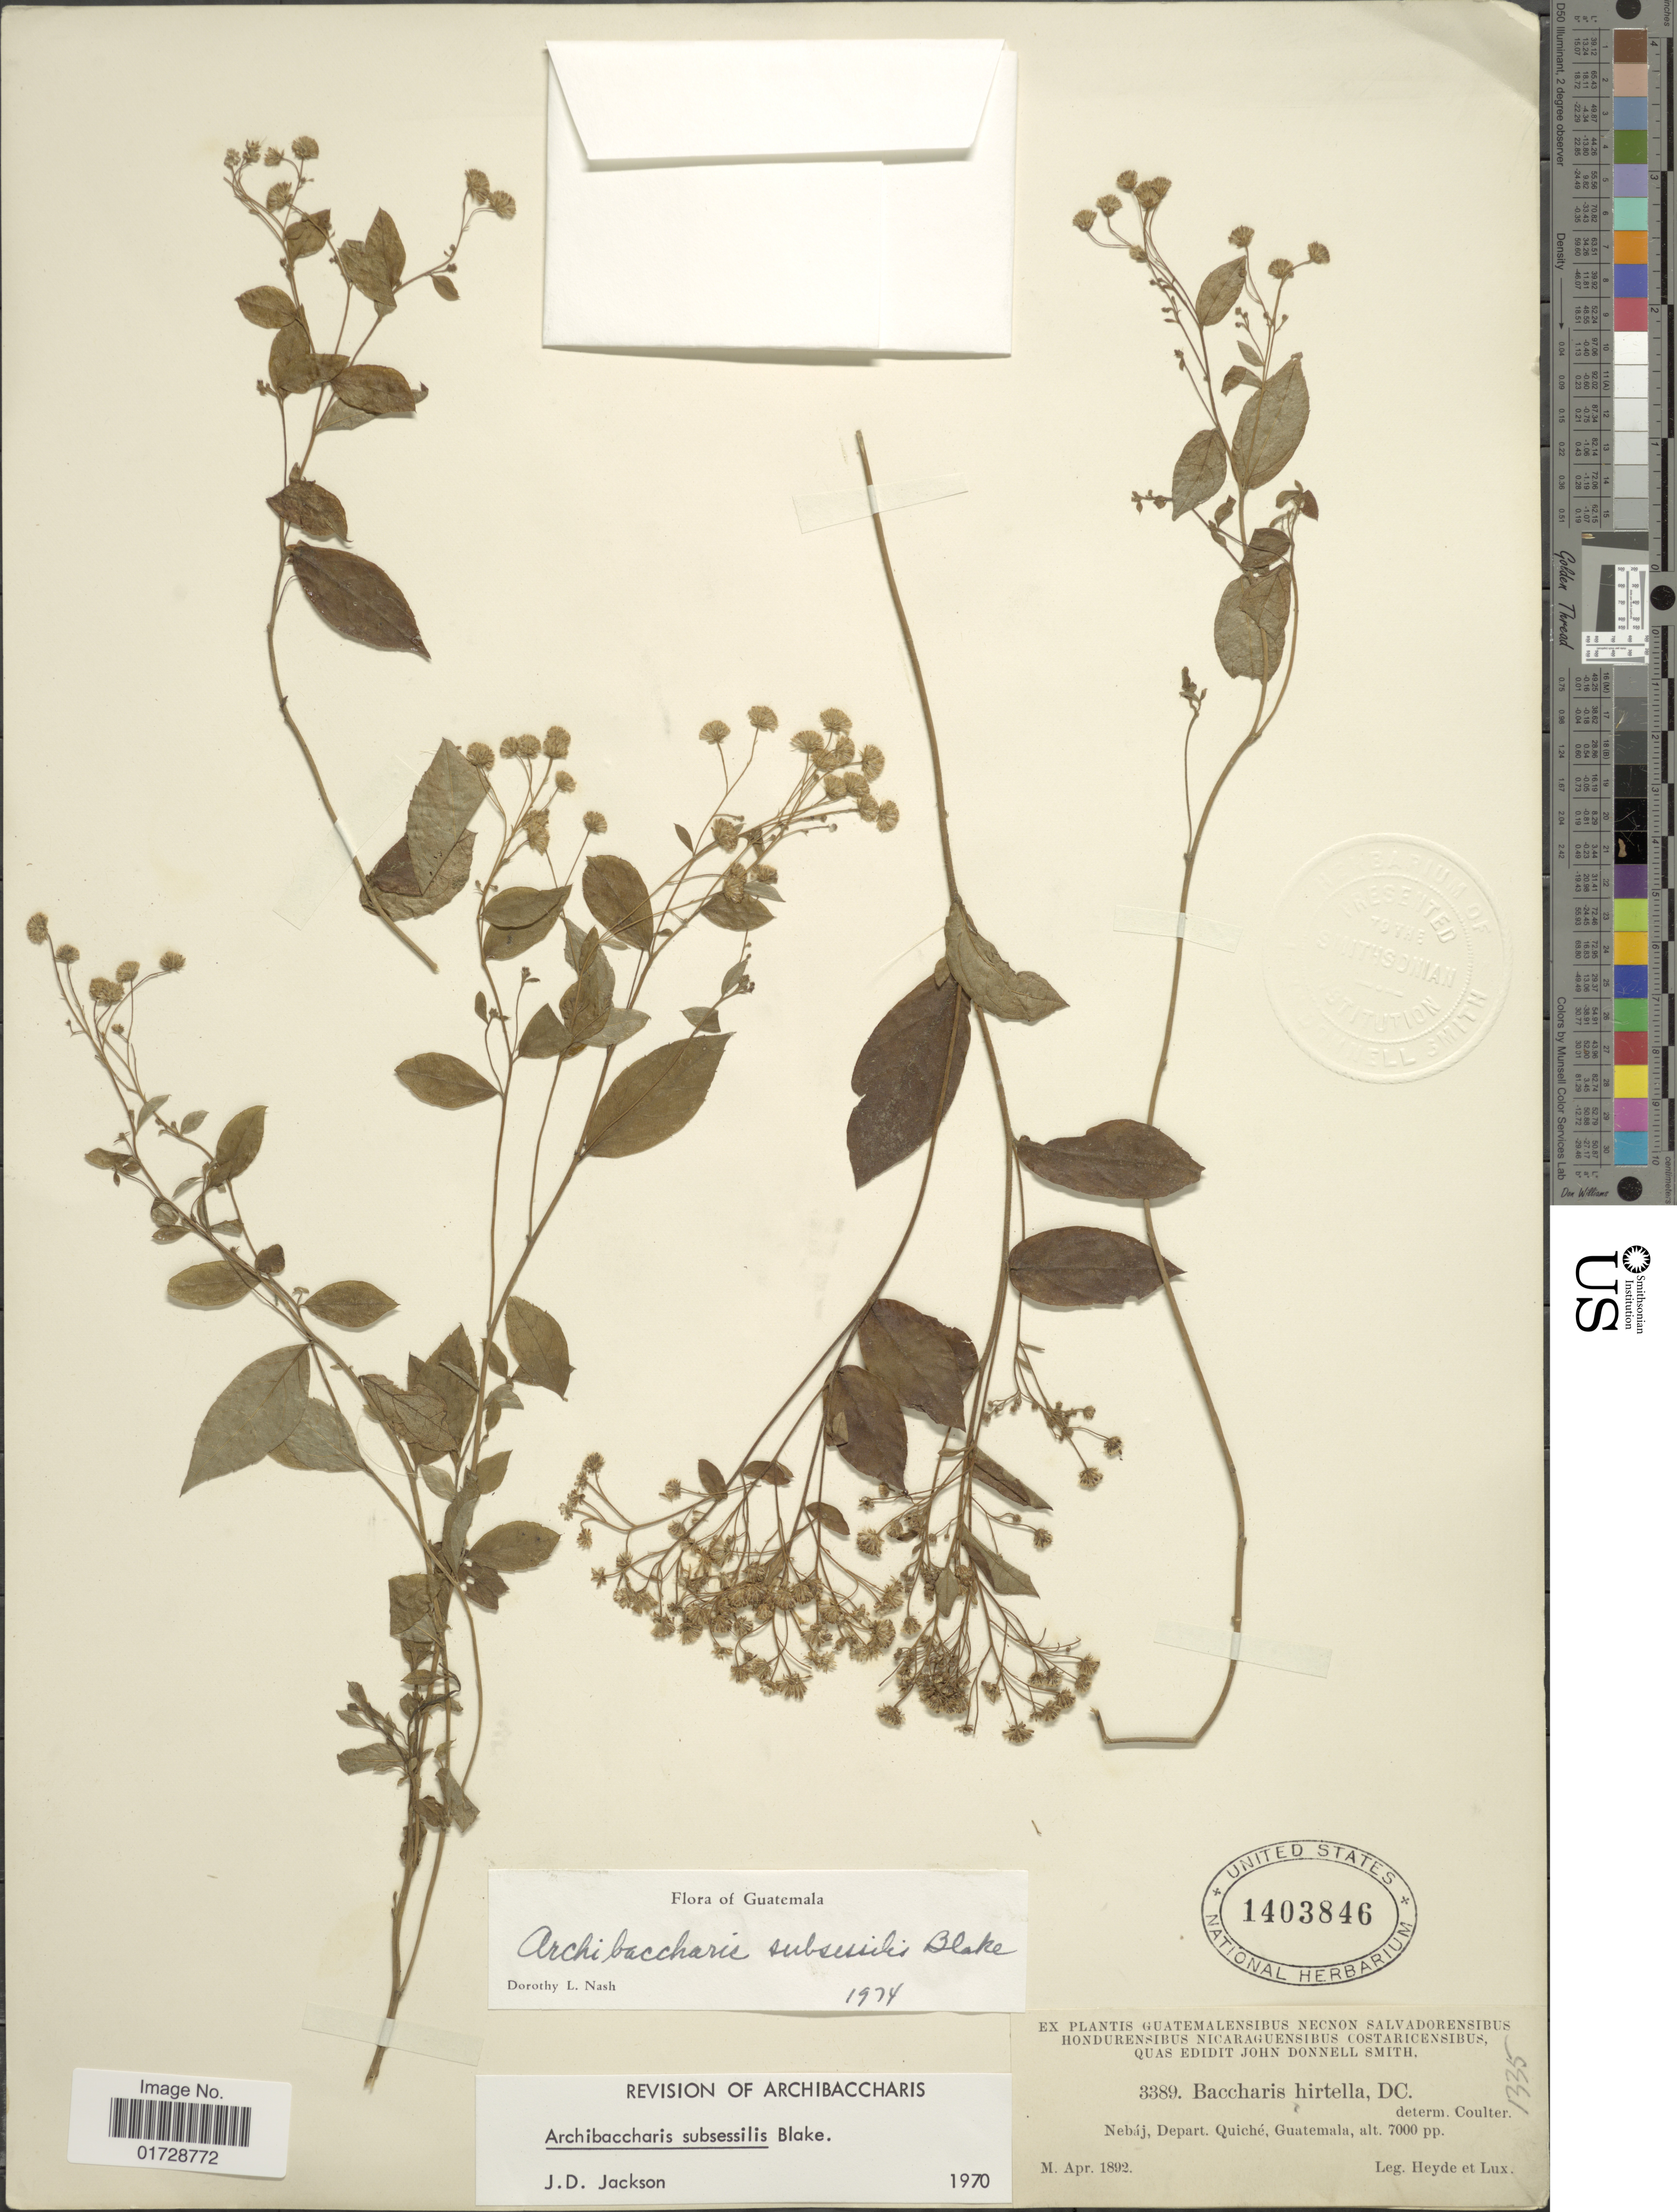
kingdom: Plantae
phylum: Tracheophyta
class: Magnoliopsida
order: Asterales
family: Asteraceae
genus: Archibaccharis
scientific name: Archibaccharis subsessilis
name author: S.F. Blake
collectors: Heyde & Lux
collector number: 3389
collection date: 1892-04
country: Guatemala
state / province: El Quiché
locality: Nebaj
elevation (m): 2134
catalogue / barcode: US 1403846